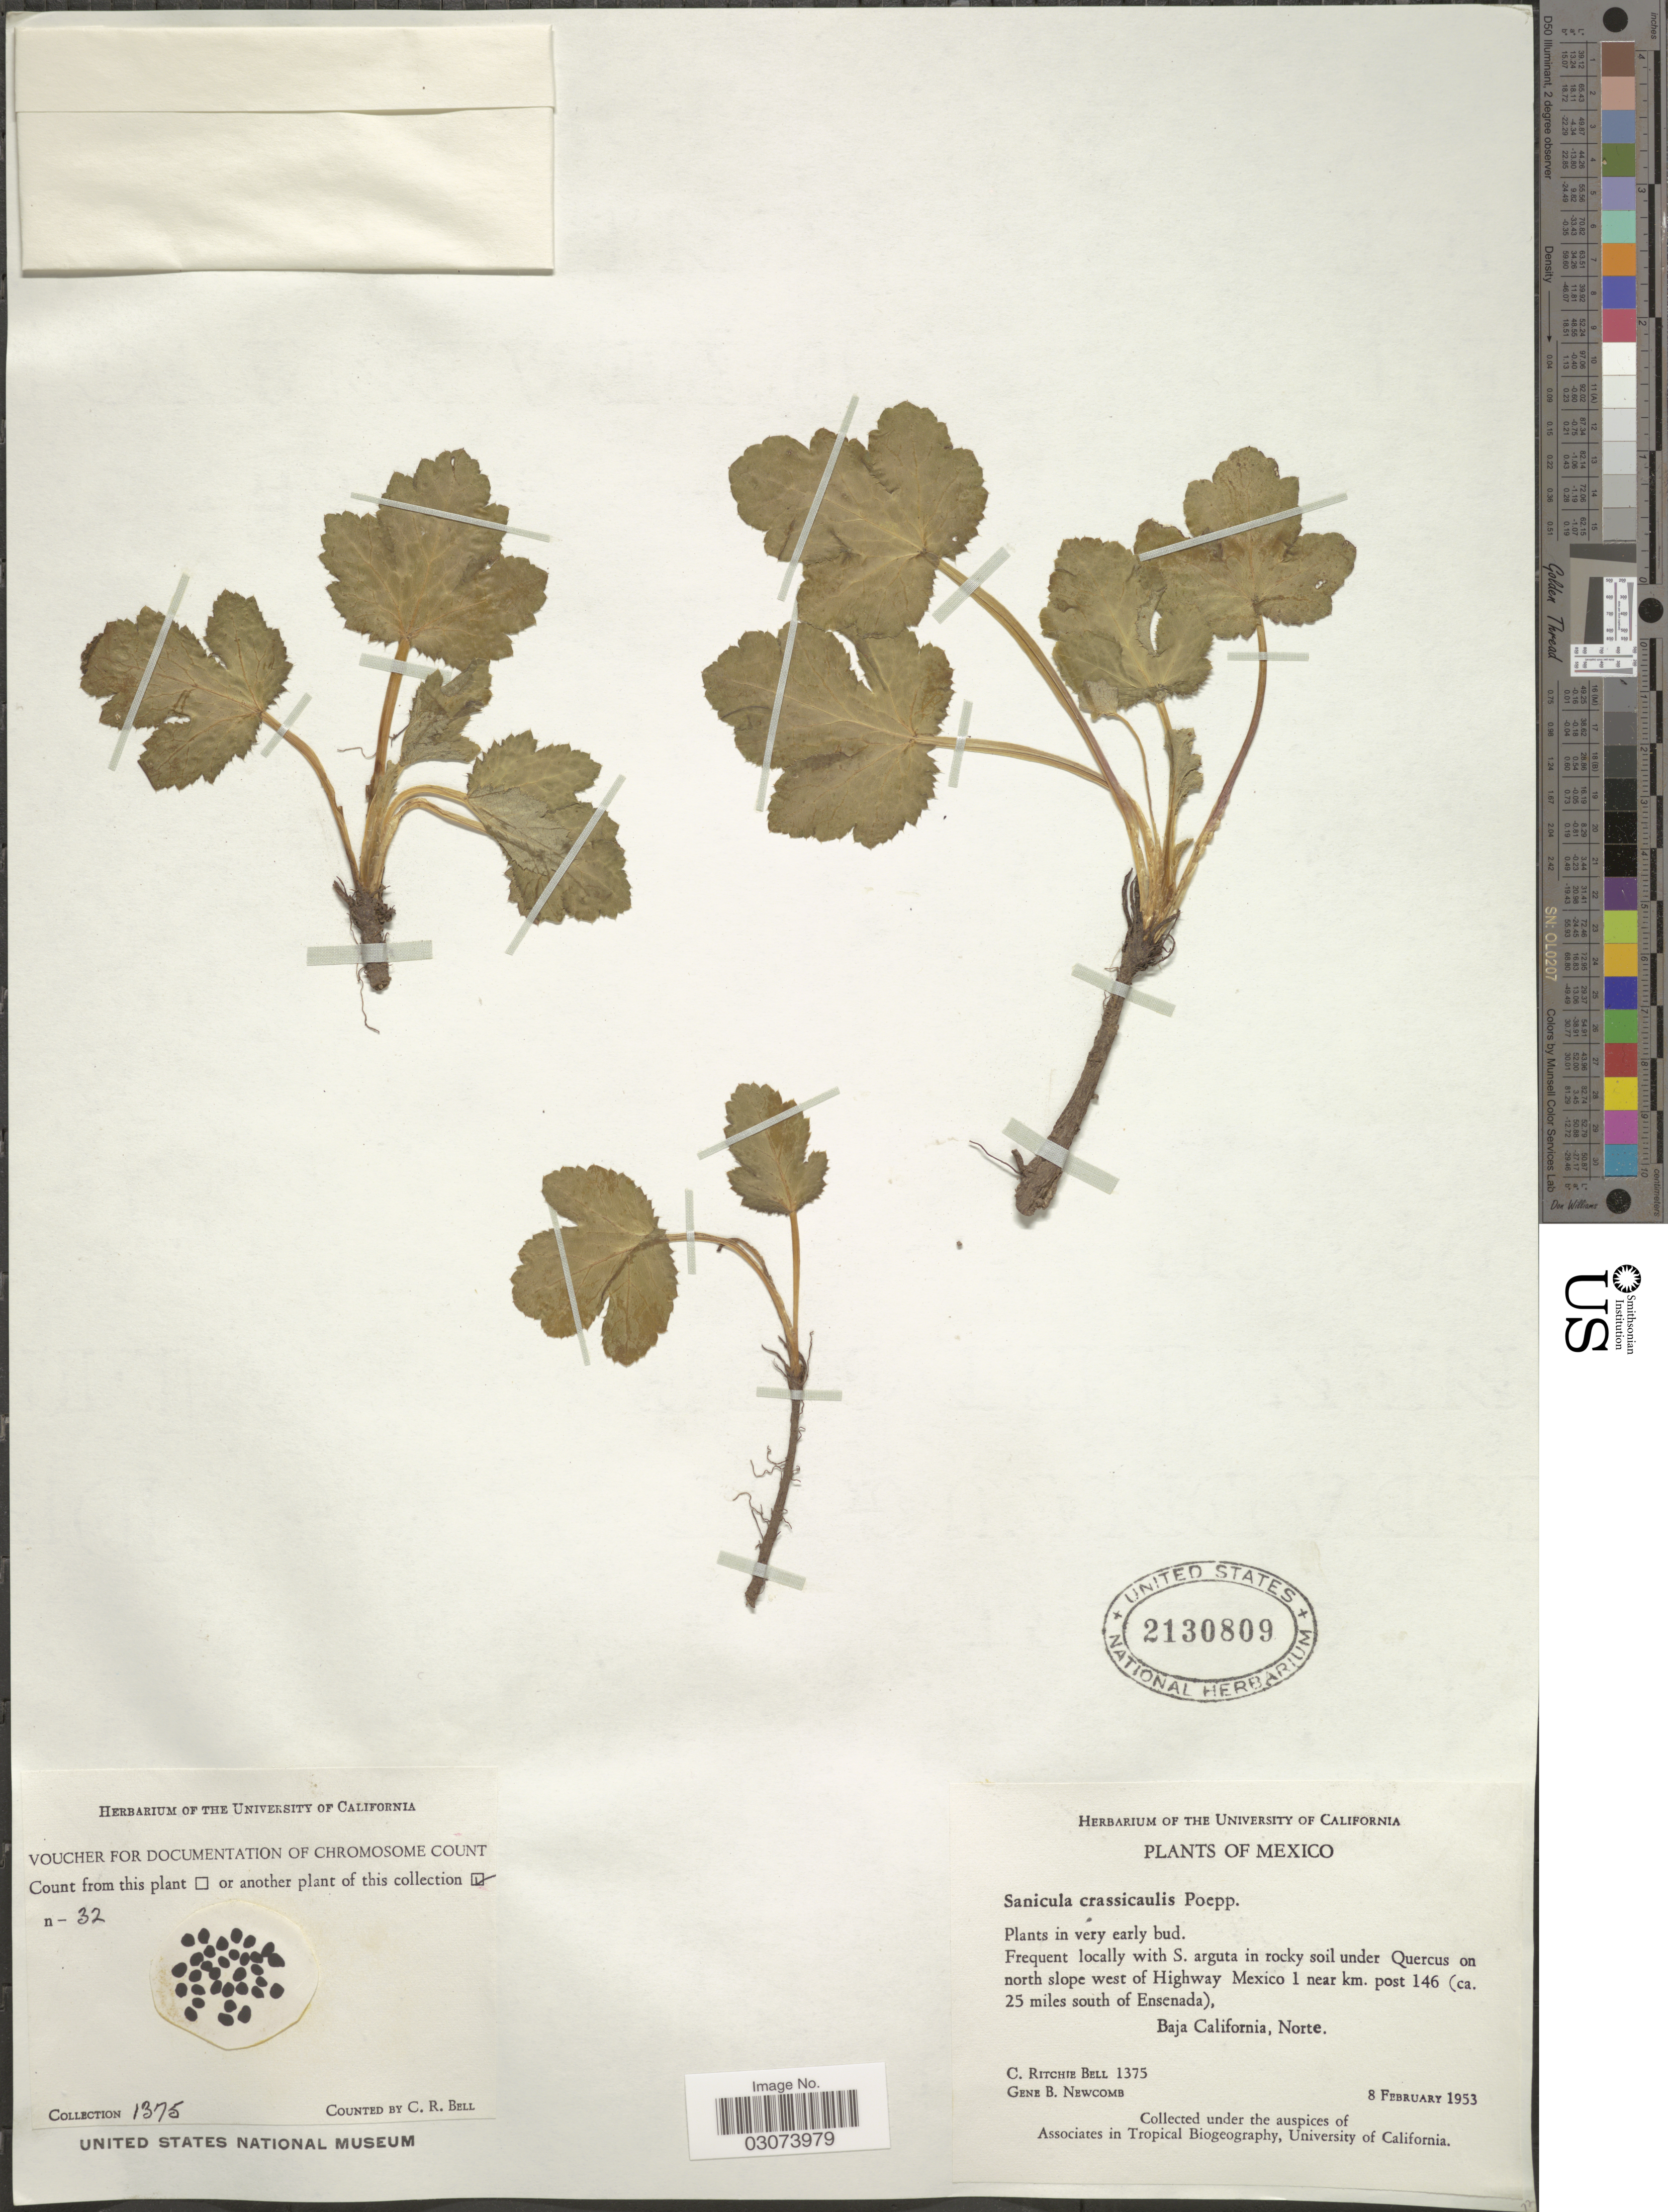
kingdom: Plantae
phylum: Tracheophyta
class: Magnoliopsida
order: Apiales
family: Apiaceae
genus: Sanicula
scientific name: Sanicula crassicaulis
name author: Poepp. ex DC.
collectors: C. R. Bell & G. B. Newcomb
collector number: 1375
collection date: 1953-02-08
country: Mexico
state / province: Baja California Norte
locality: On north slope west of Highway Mexico 1 near km. post 146 (ca. 25 miles south of Ensenada).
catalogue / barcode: US 2130809